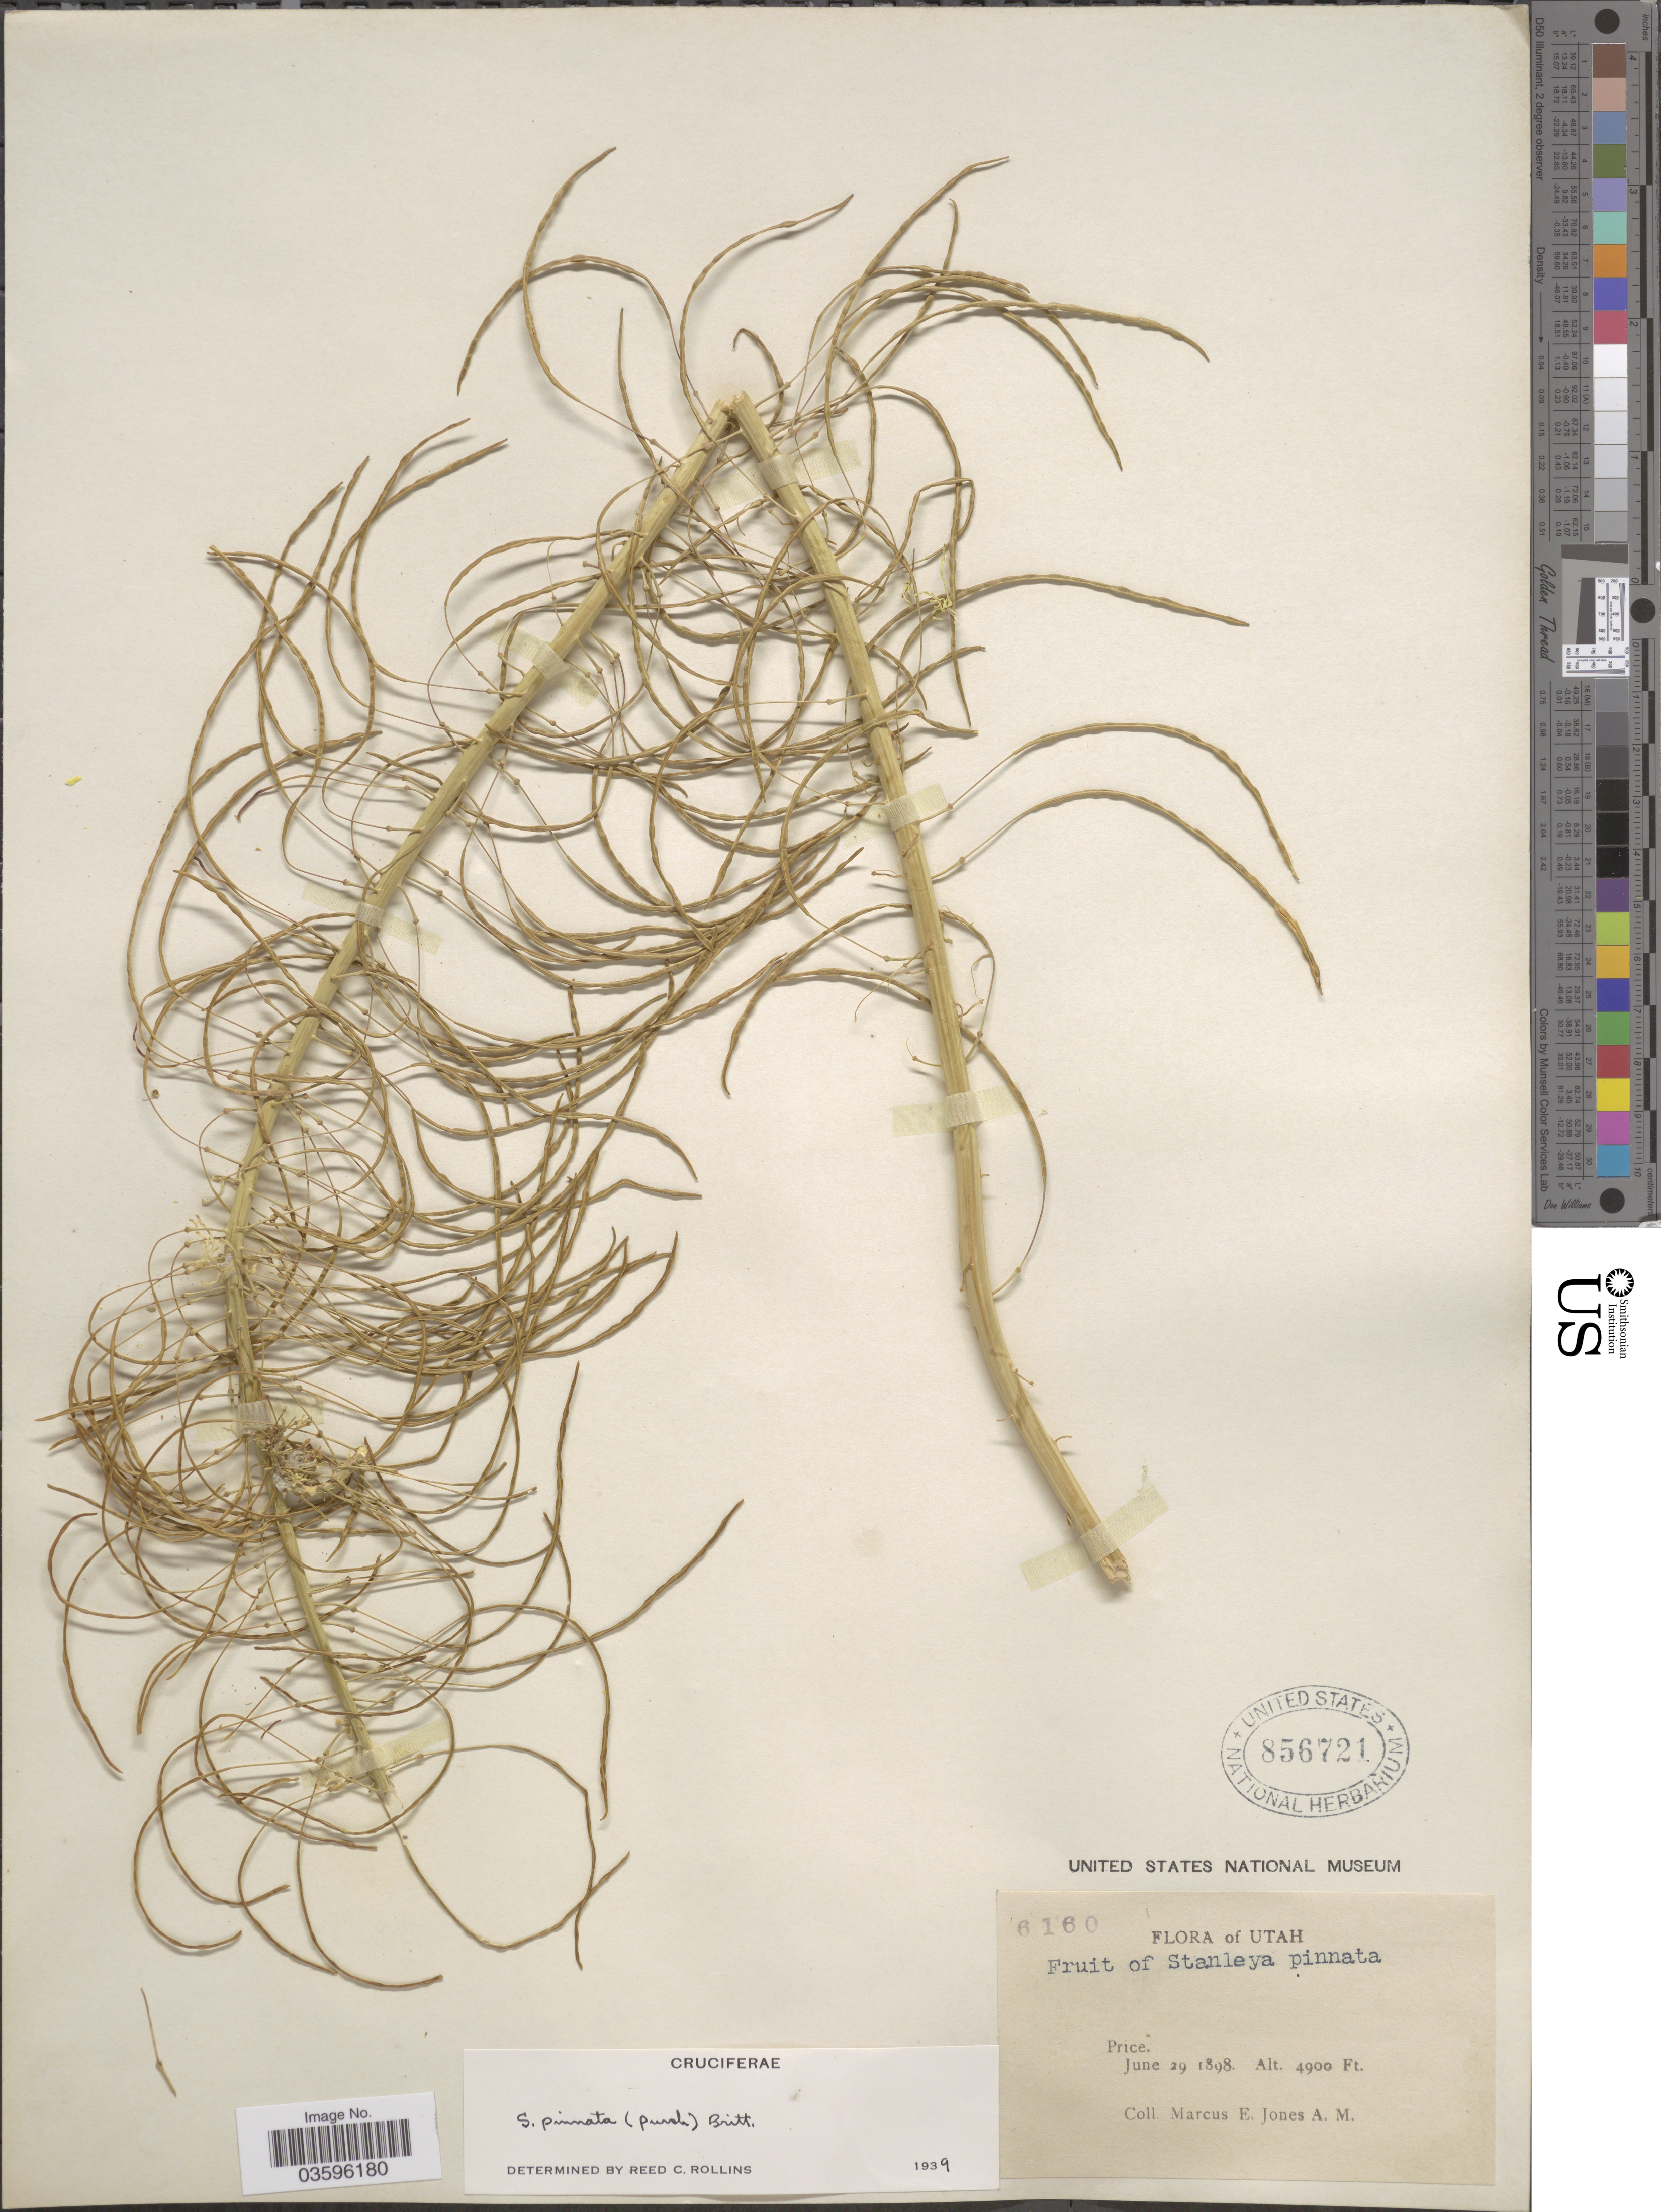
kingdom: Plantae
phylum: Tracheophyta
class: Magnoliopsida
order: Brassicales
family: Brassicaceae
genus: Stanleya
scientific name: Stanleya pinnata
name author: (Pursh) Britton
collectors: M. E. Jones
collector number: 6160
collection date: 1898-06-29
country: United States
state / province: Utah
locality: Price.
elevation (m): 1494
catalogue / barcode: US 856721